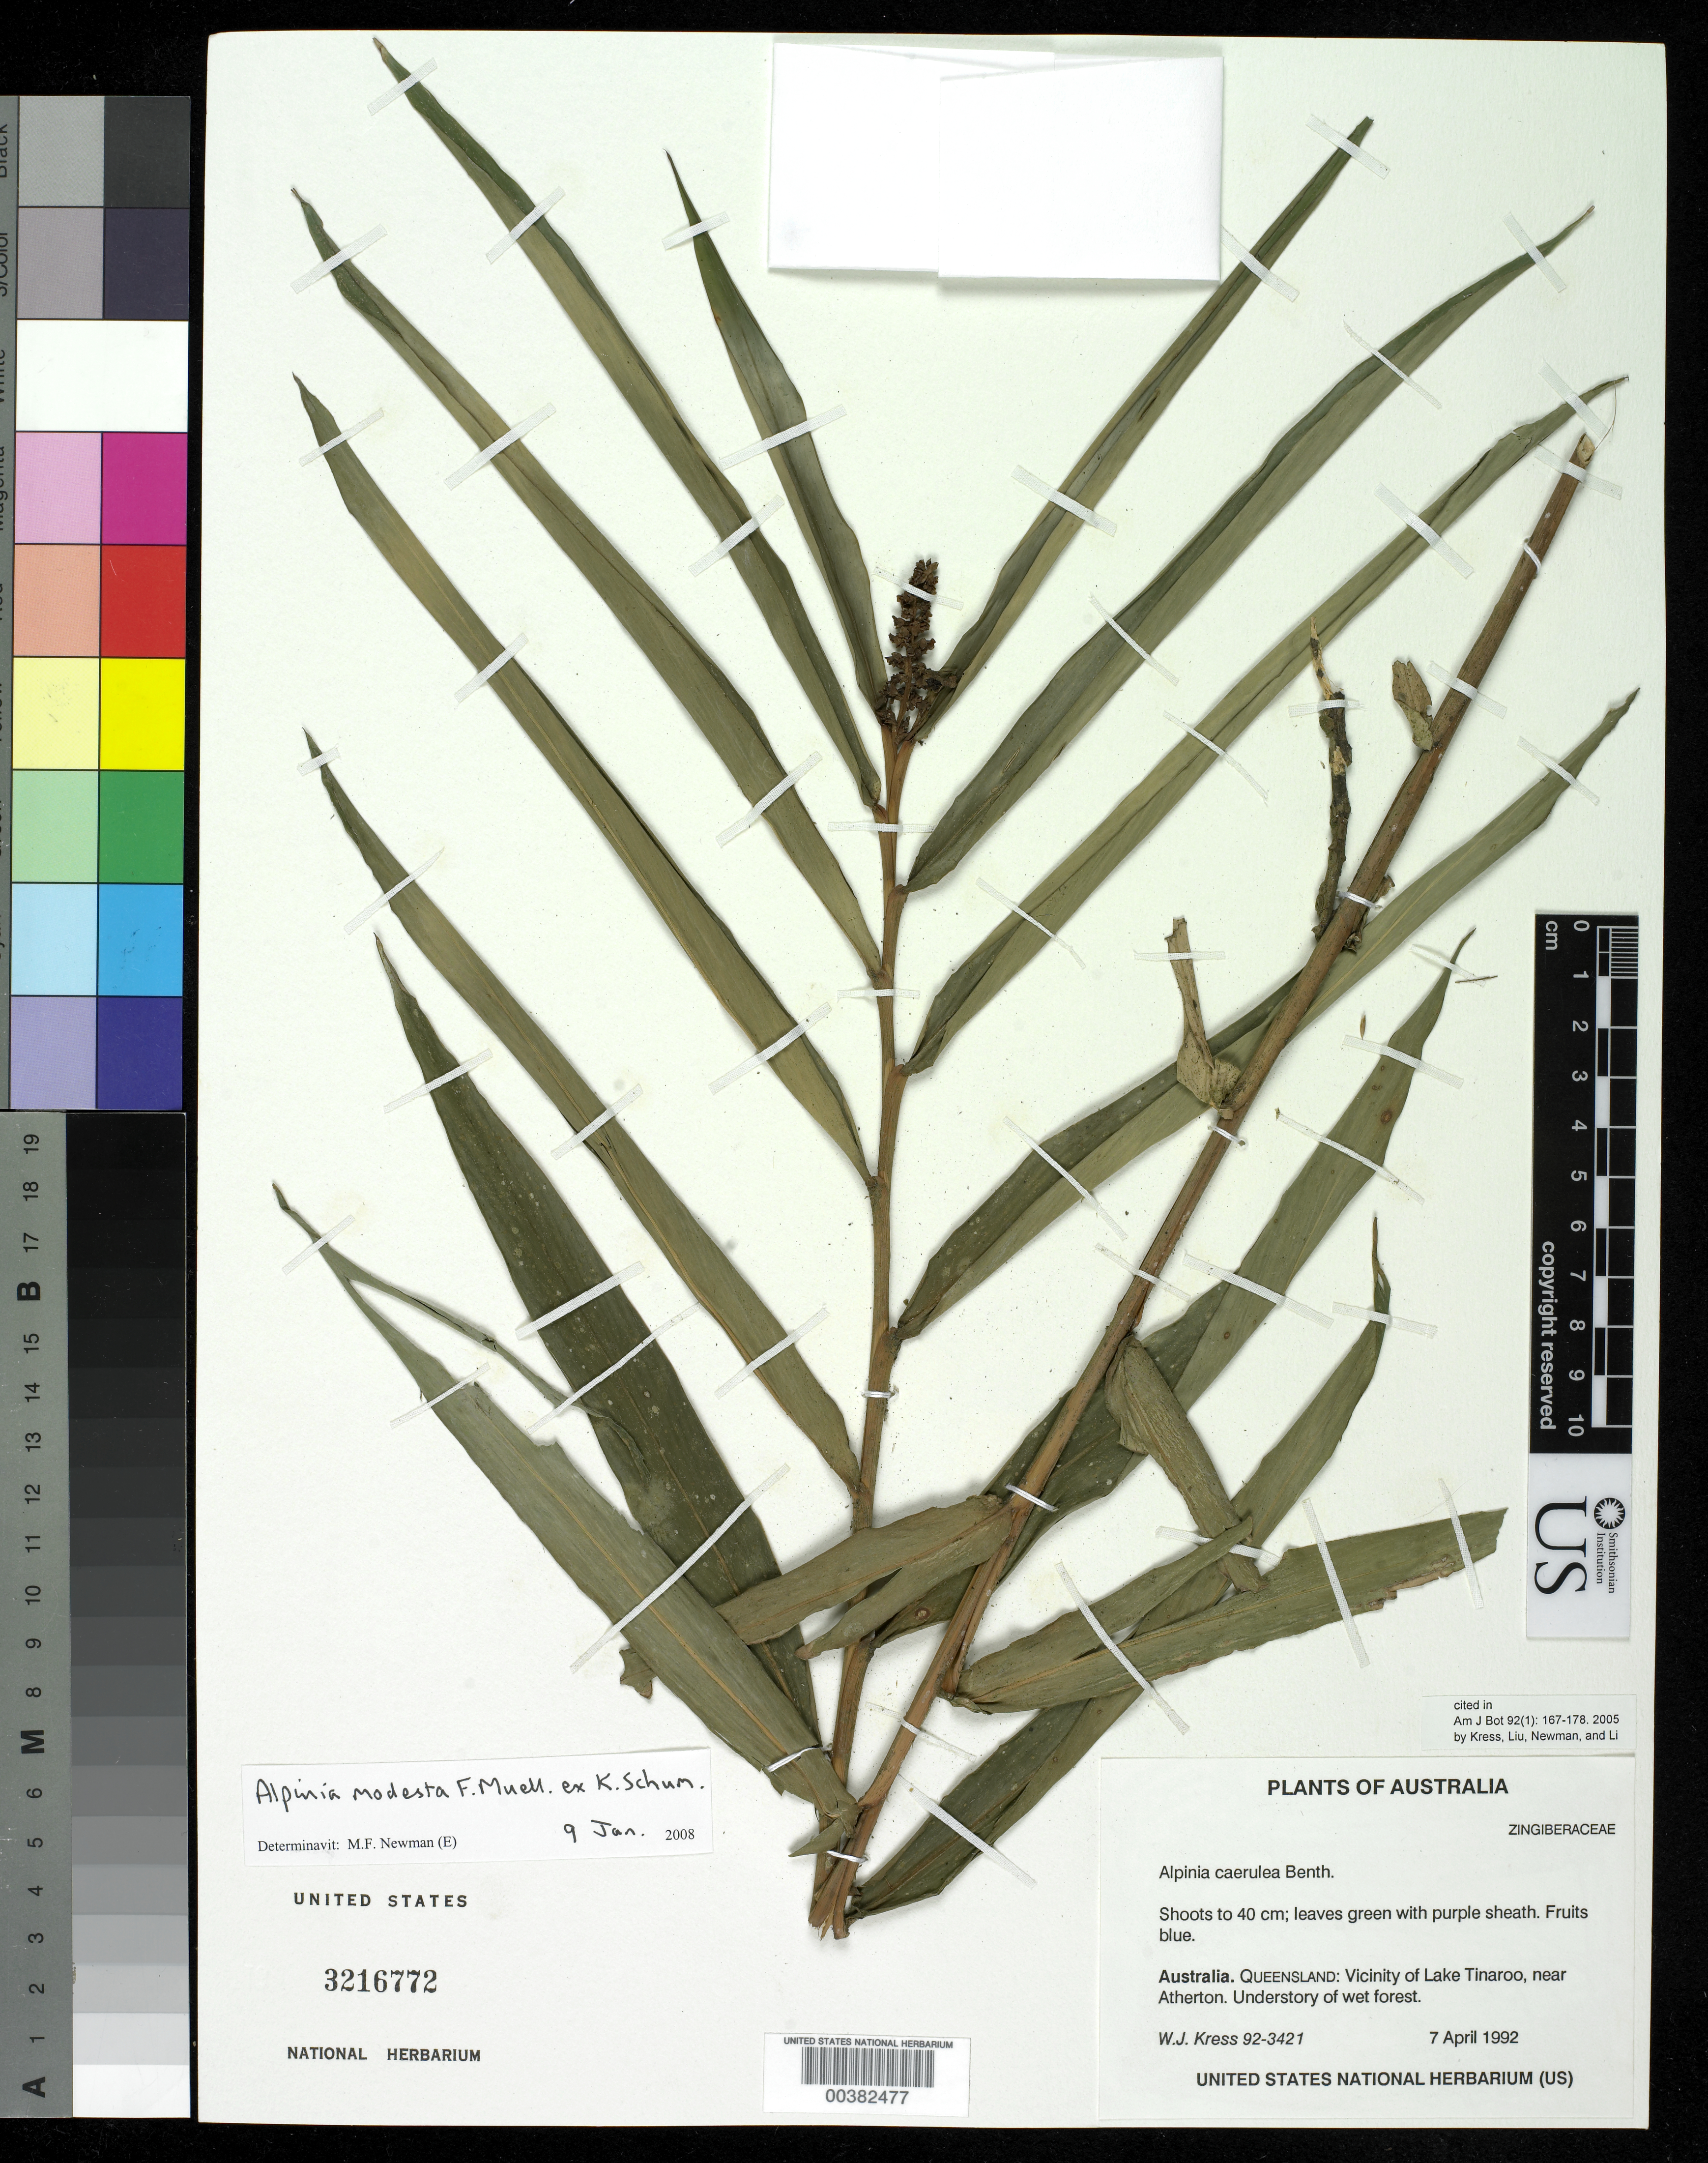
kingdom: Plantae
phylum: Tracheophyta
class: Liliopsida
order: Zingiberales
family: Zingiberaceae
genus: Alpinia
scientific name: Alpinia modesta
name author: F. Muell. ex K. Schum.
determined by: Newman, M. F.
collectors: W. J. Kress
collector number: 92-3421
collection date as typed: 07 Apr 1992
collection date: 1992-04-07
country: Australia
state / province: Queensland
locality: Vicinity of lake tinaroo, near atherton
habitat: Understory of wet forest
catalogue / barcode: US 3216772